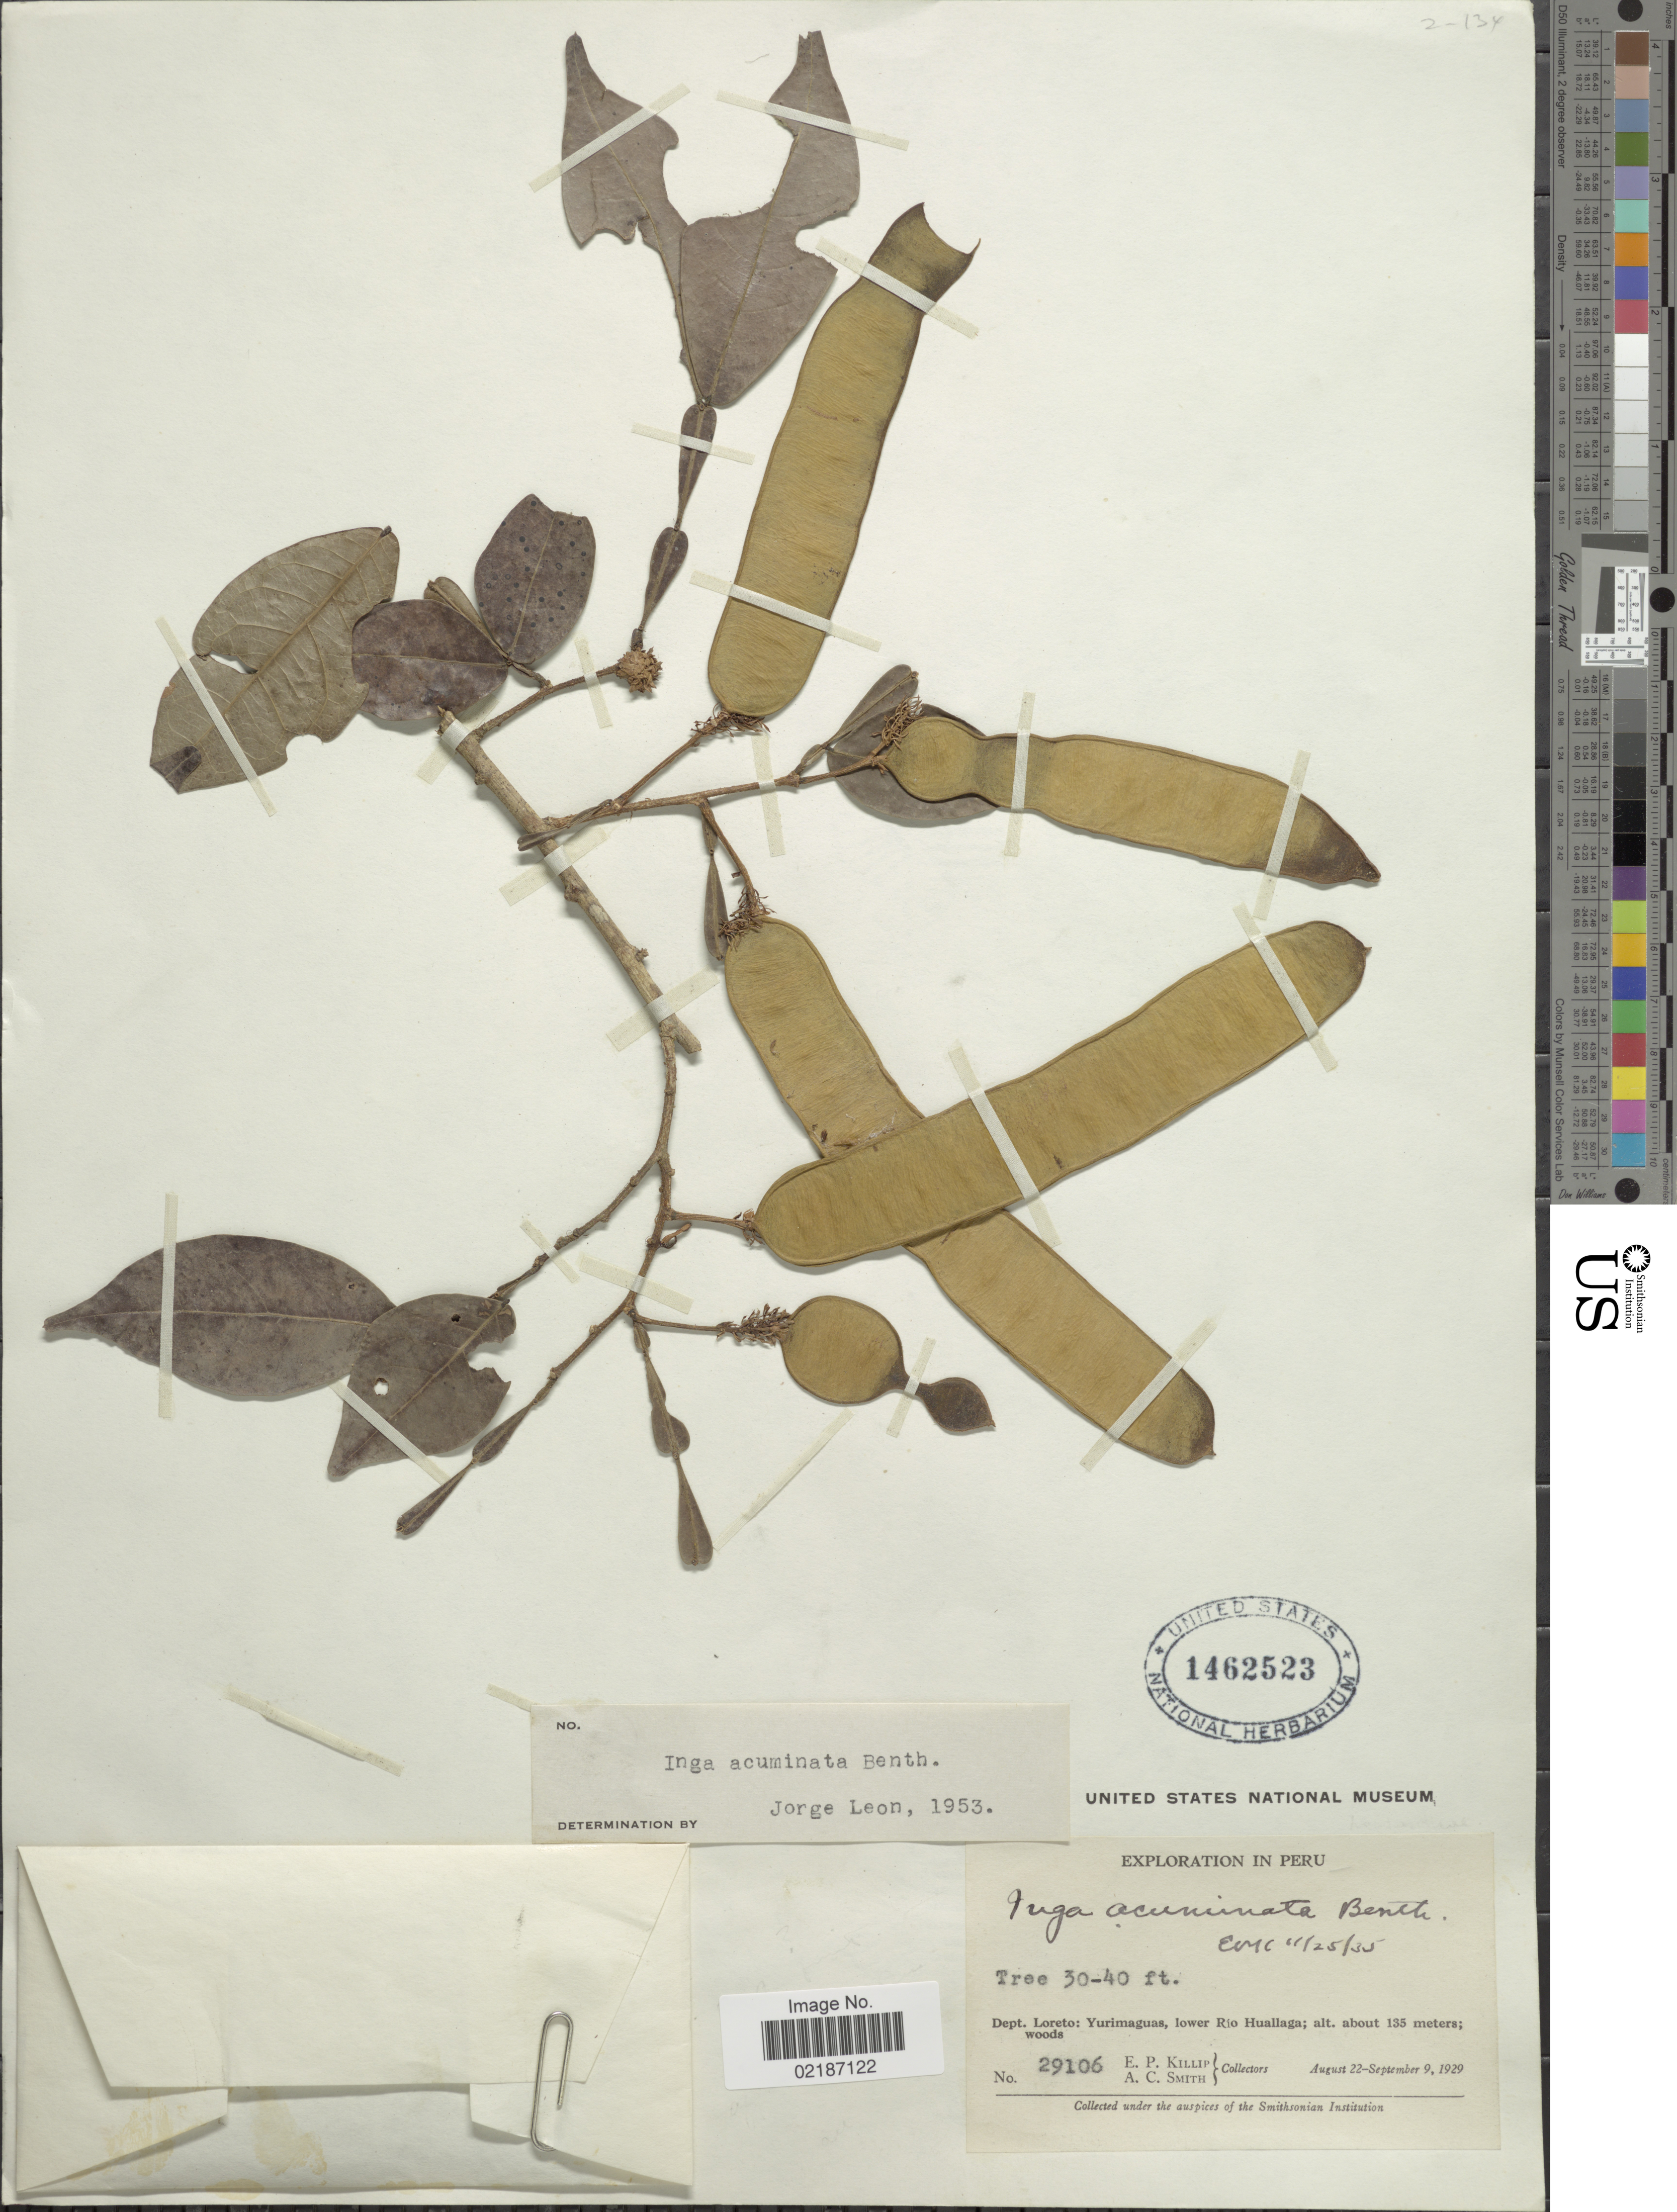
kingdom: Plantae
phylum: Tracheophyta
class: Magnoliopsida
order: Fabales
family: Fabaceae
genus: Inga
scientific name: Inga acuminata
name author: Benth.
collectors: E. P. Killip & A. C. Smith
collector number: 29106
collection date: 1929-08-22/1929-09-09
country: Peru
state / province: Loreto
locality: Yurimaguas, lower Rio Huallaga; woods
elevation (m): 135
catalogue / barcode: US 1462523